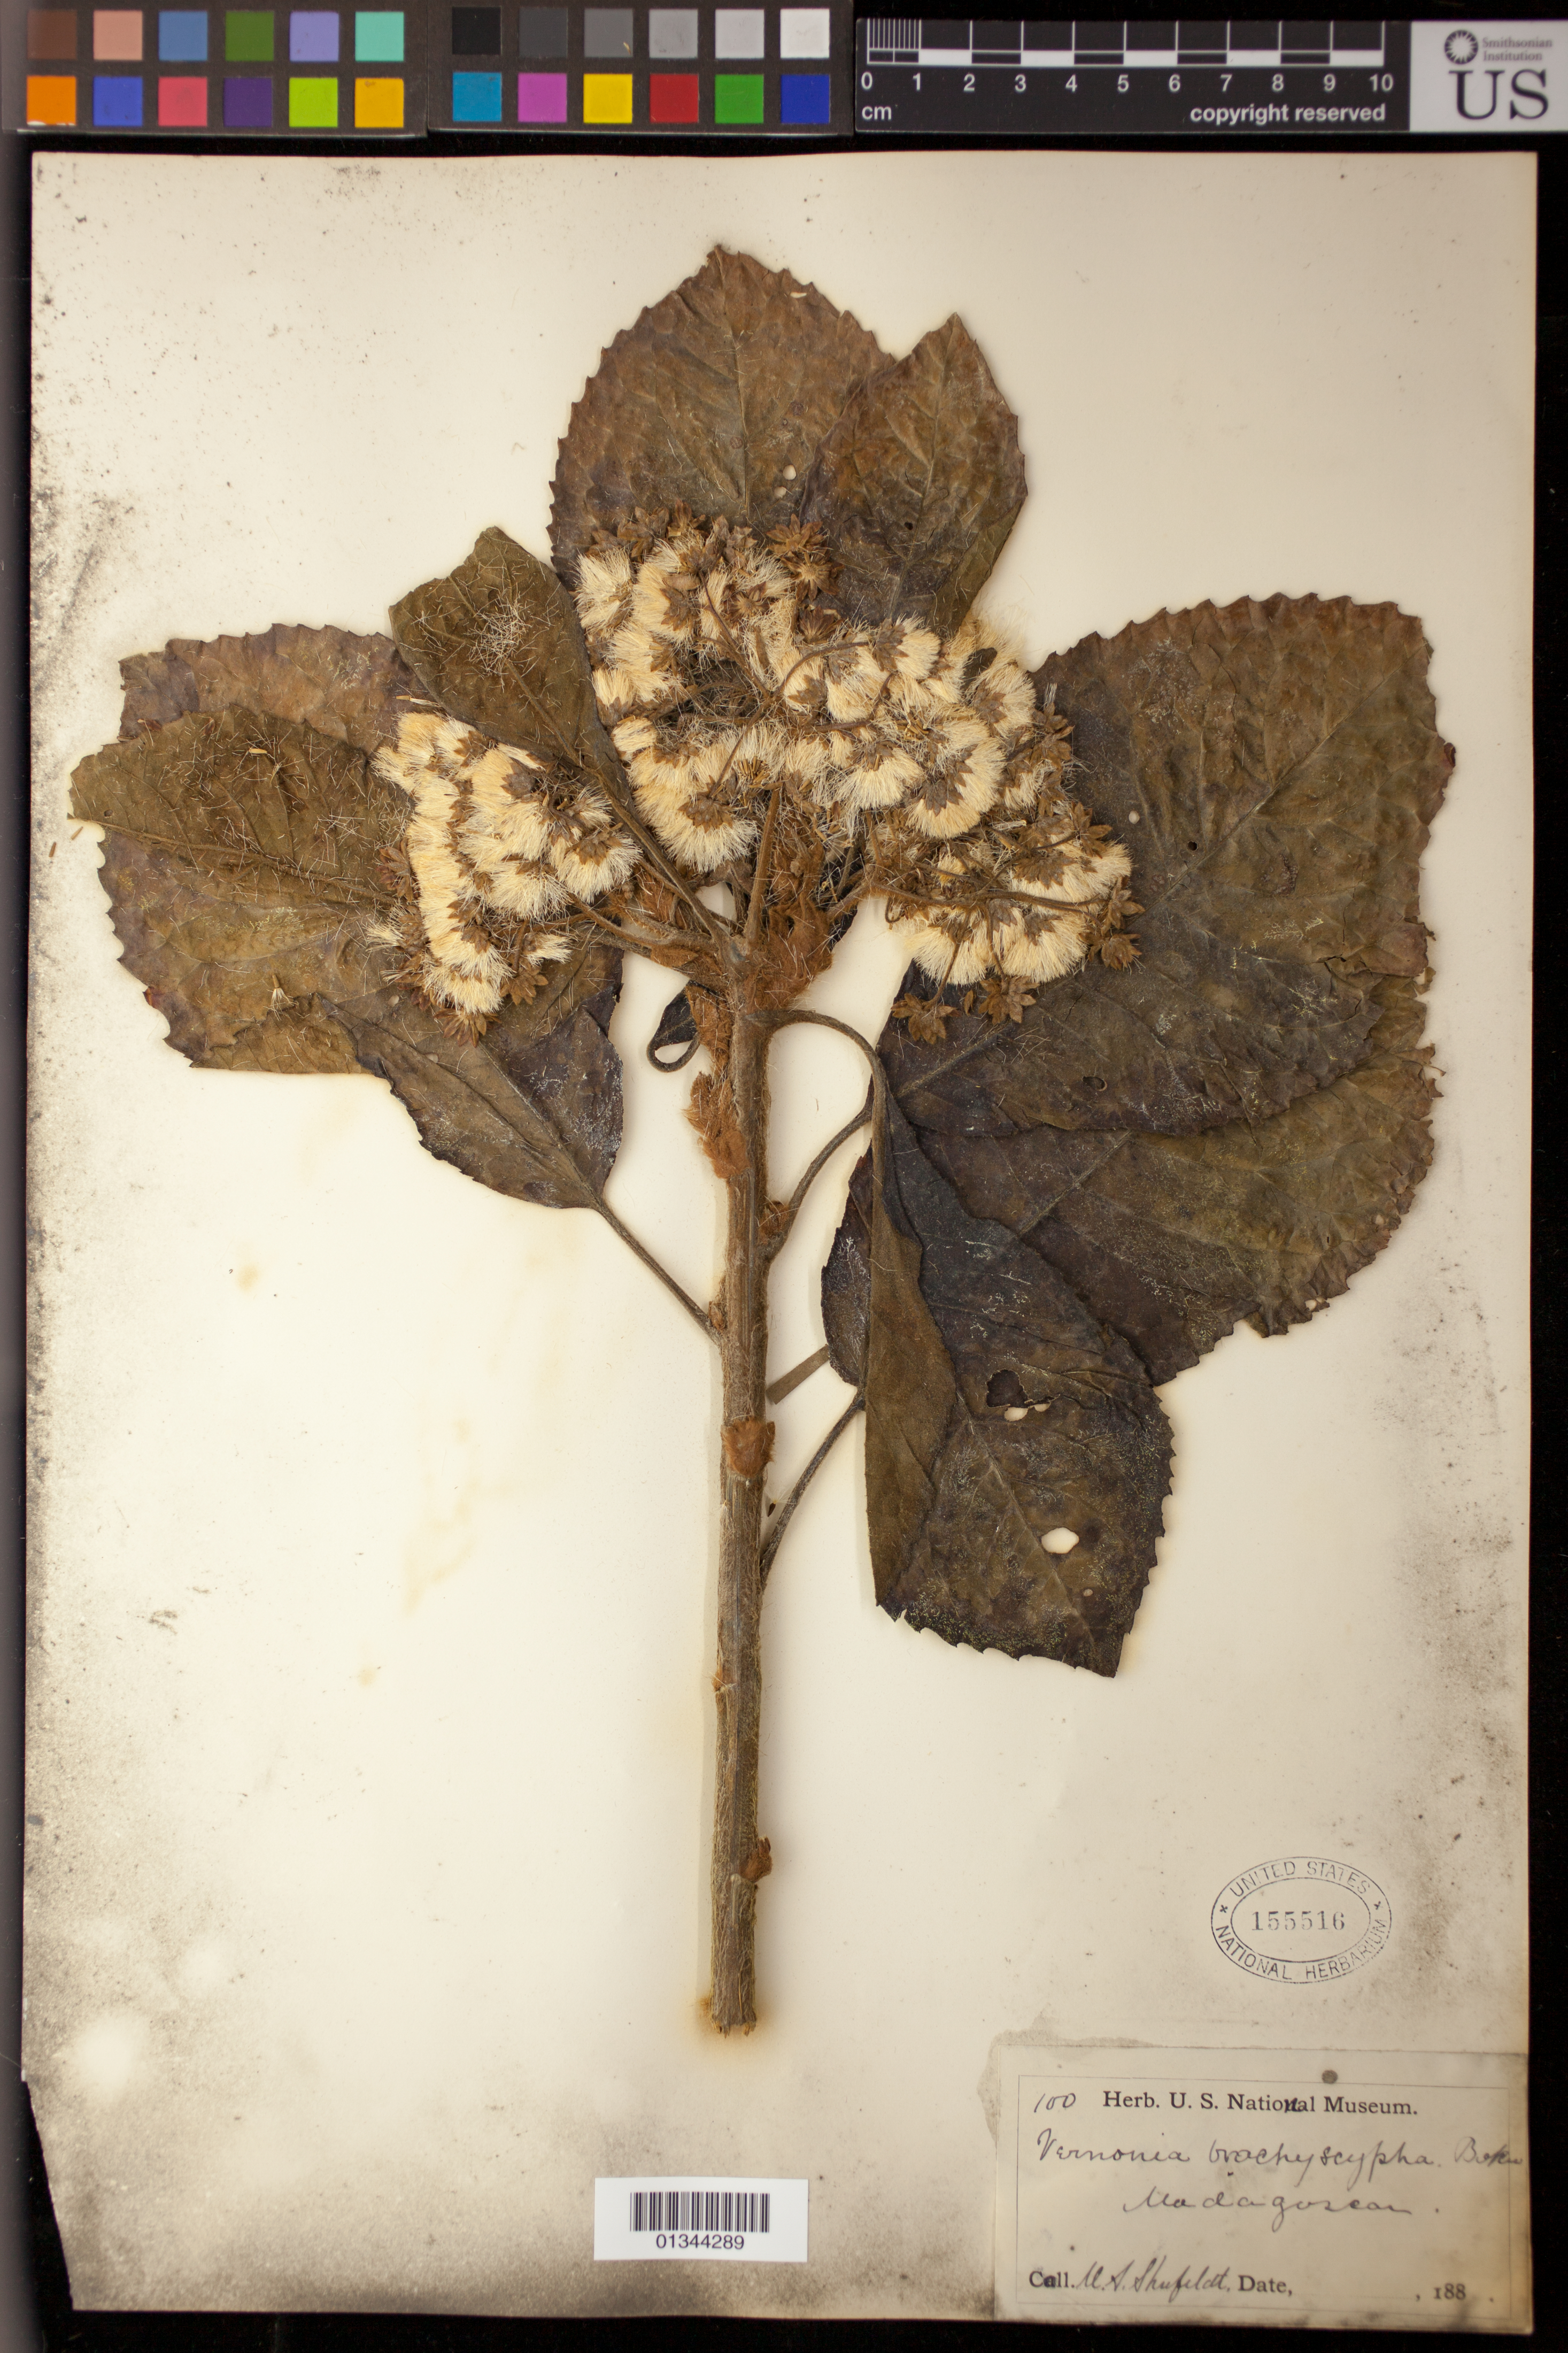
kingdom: Plantae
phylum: Tracheophyta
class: Magnoliopsida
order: Asterales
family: Asteraceae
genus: Vernonia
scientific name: Vernonia brachyscypha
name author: Baker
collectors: M. Shufeldt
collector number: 100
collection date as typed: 1880 - 1889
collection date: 1880/1889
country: Madagascar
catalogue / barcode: US 155516